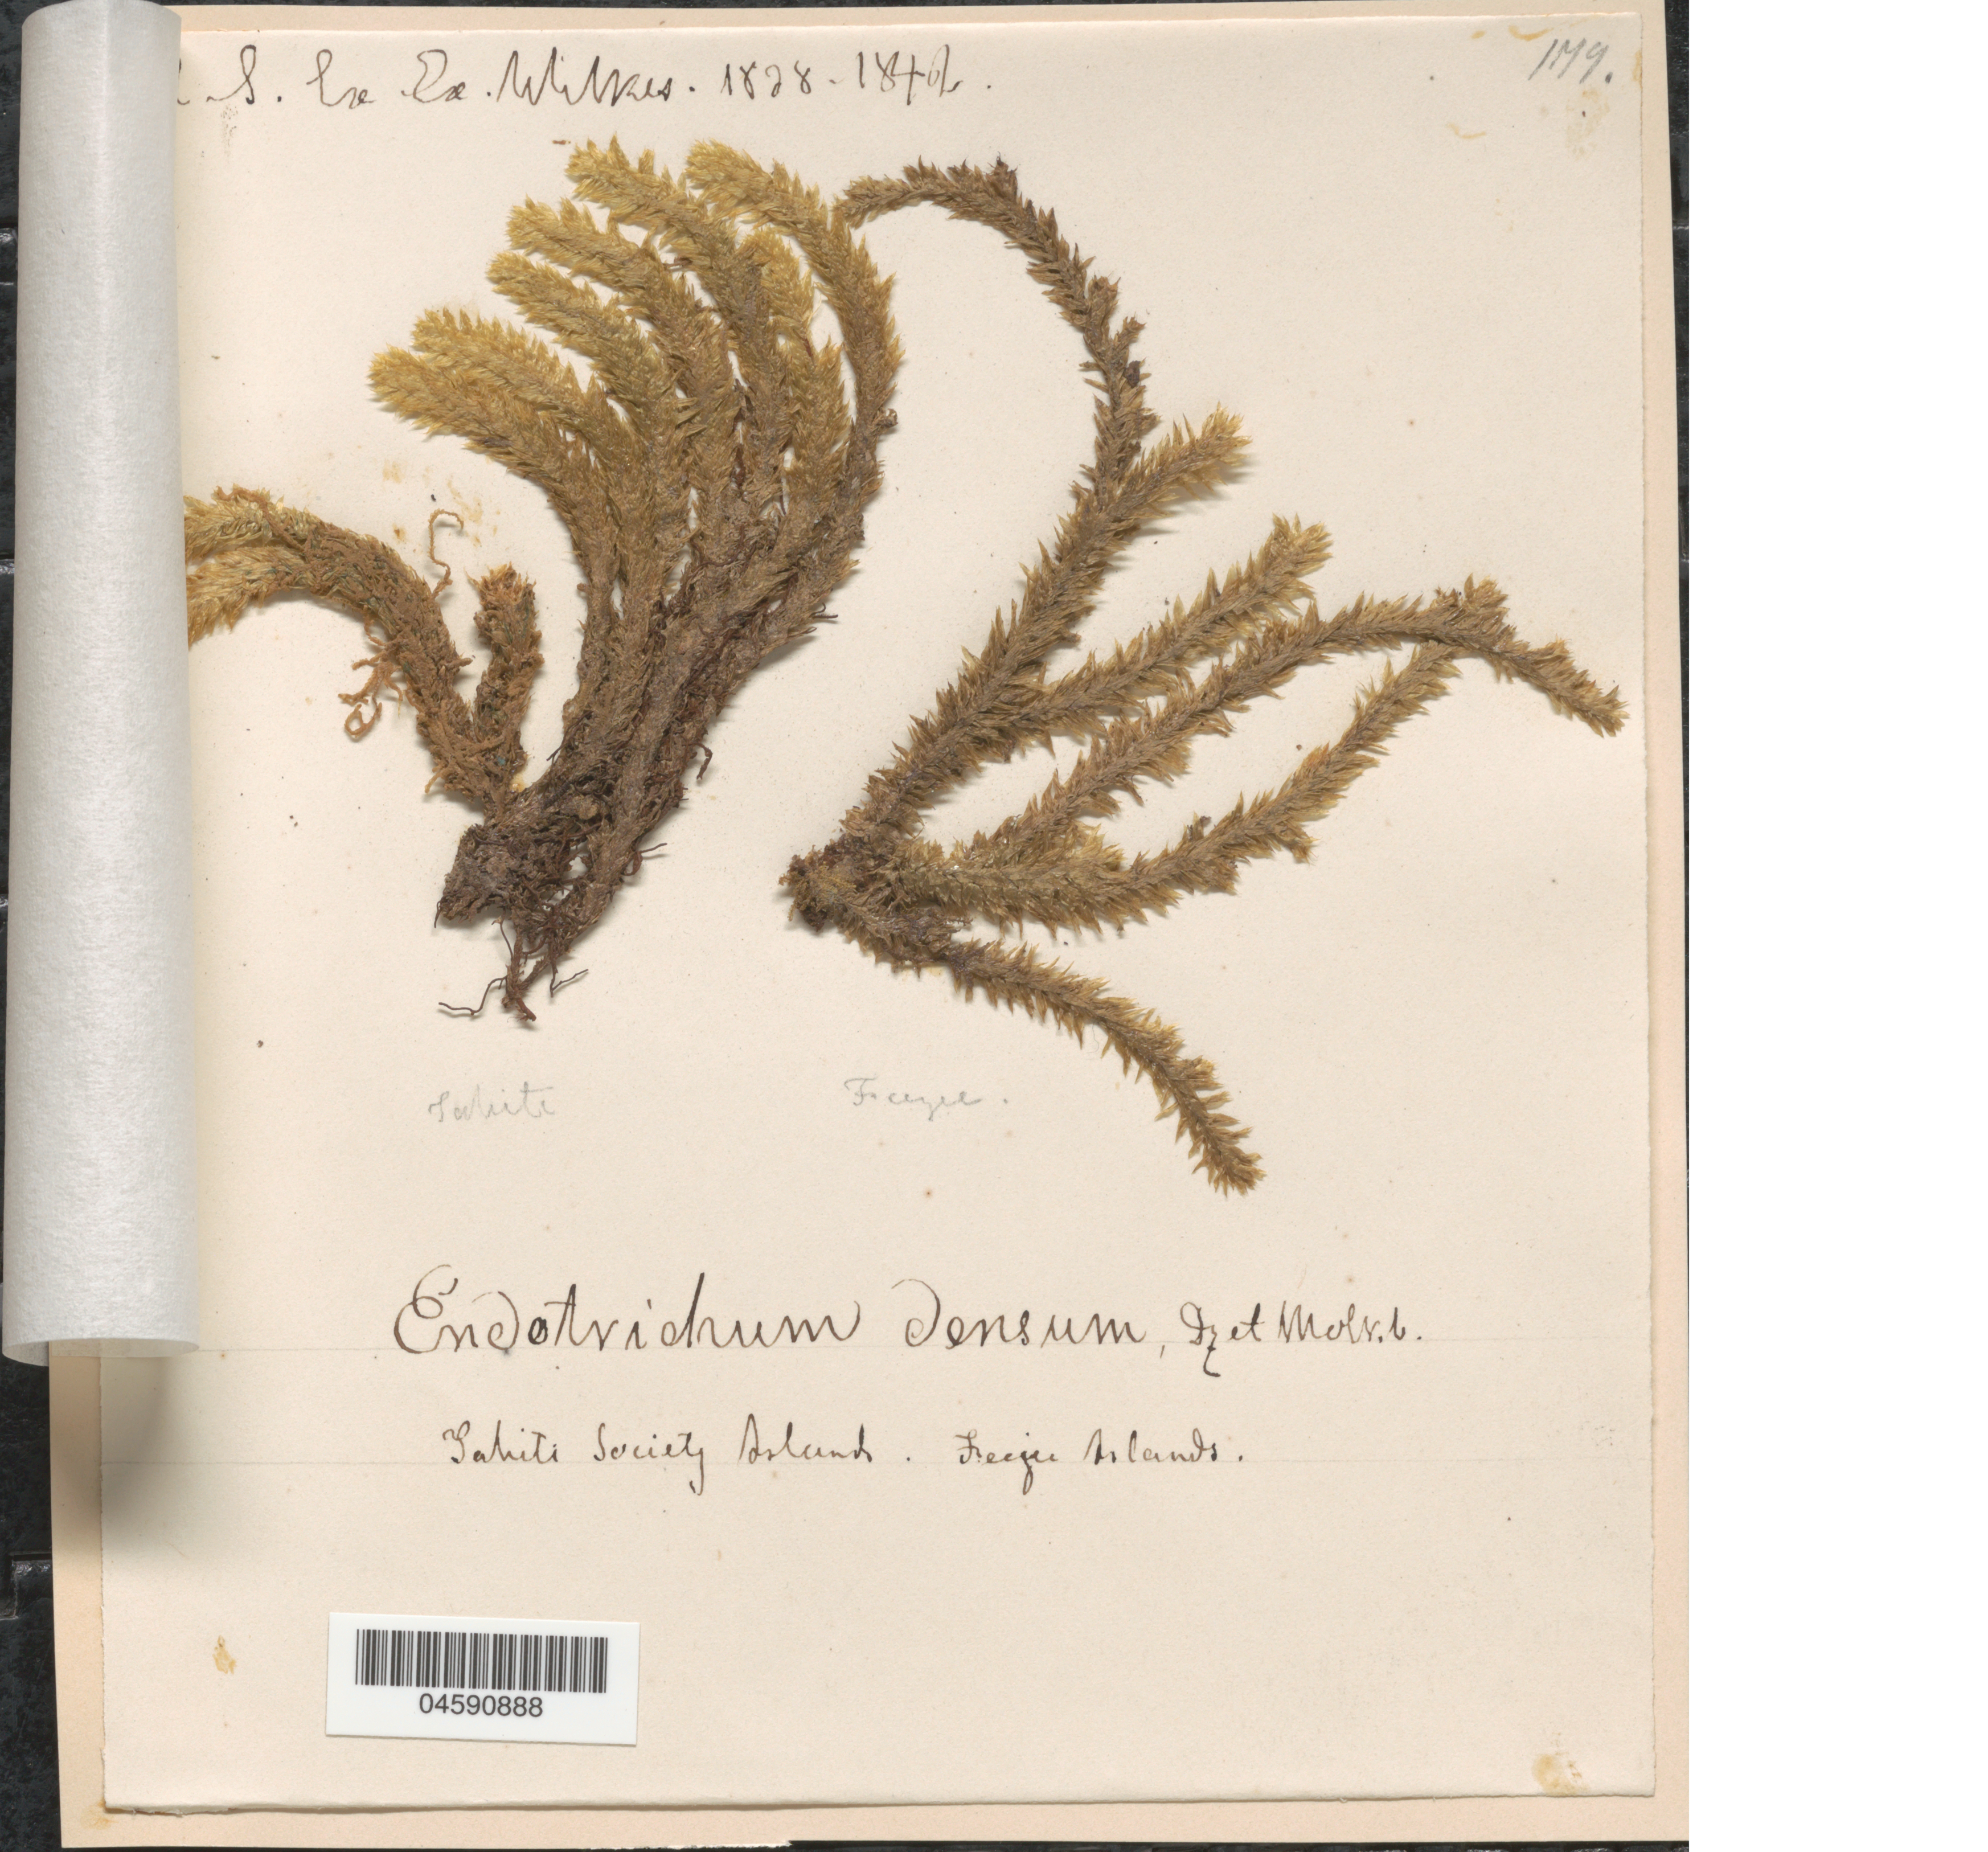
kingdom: Plantae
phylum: Bryophyta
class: Bryopsida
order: Hypnales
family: Pterobryaceae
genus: Garovaglia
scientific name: Garovaglia powellii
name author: Mitt.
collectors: Wilkes Explor. Exped.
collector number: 179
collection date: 1838/1842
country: French Polynesia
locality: Tahiti Society Islands. Feejee Islands.